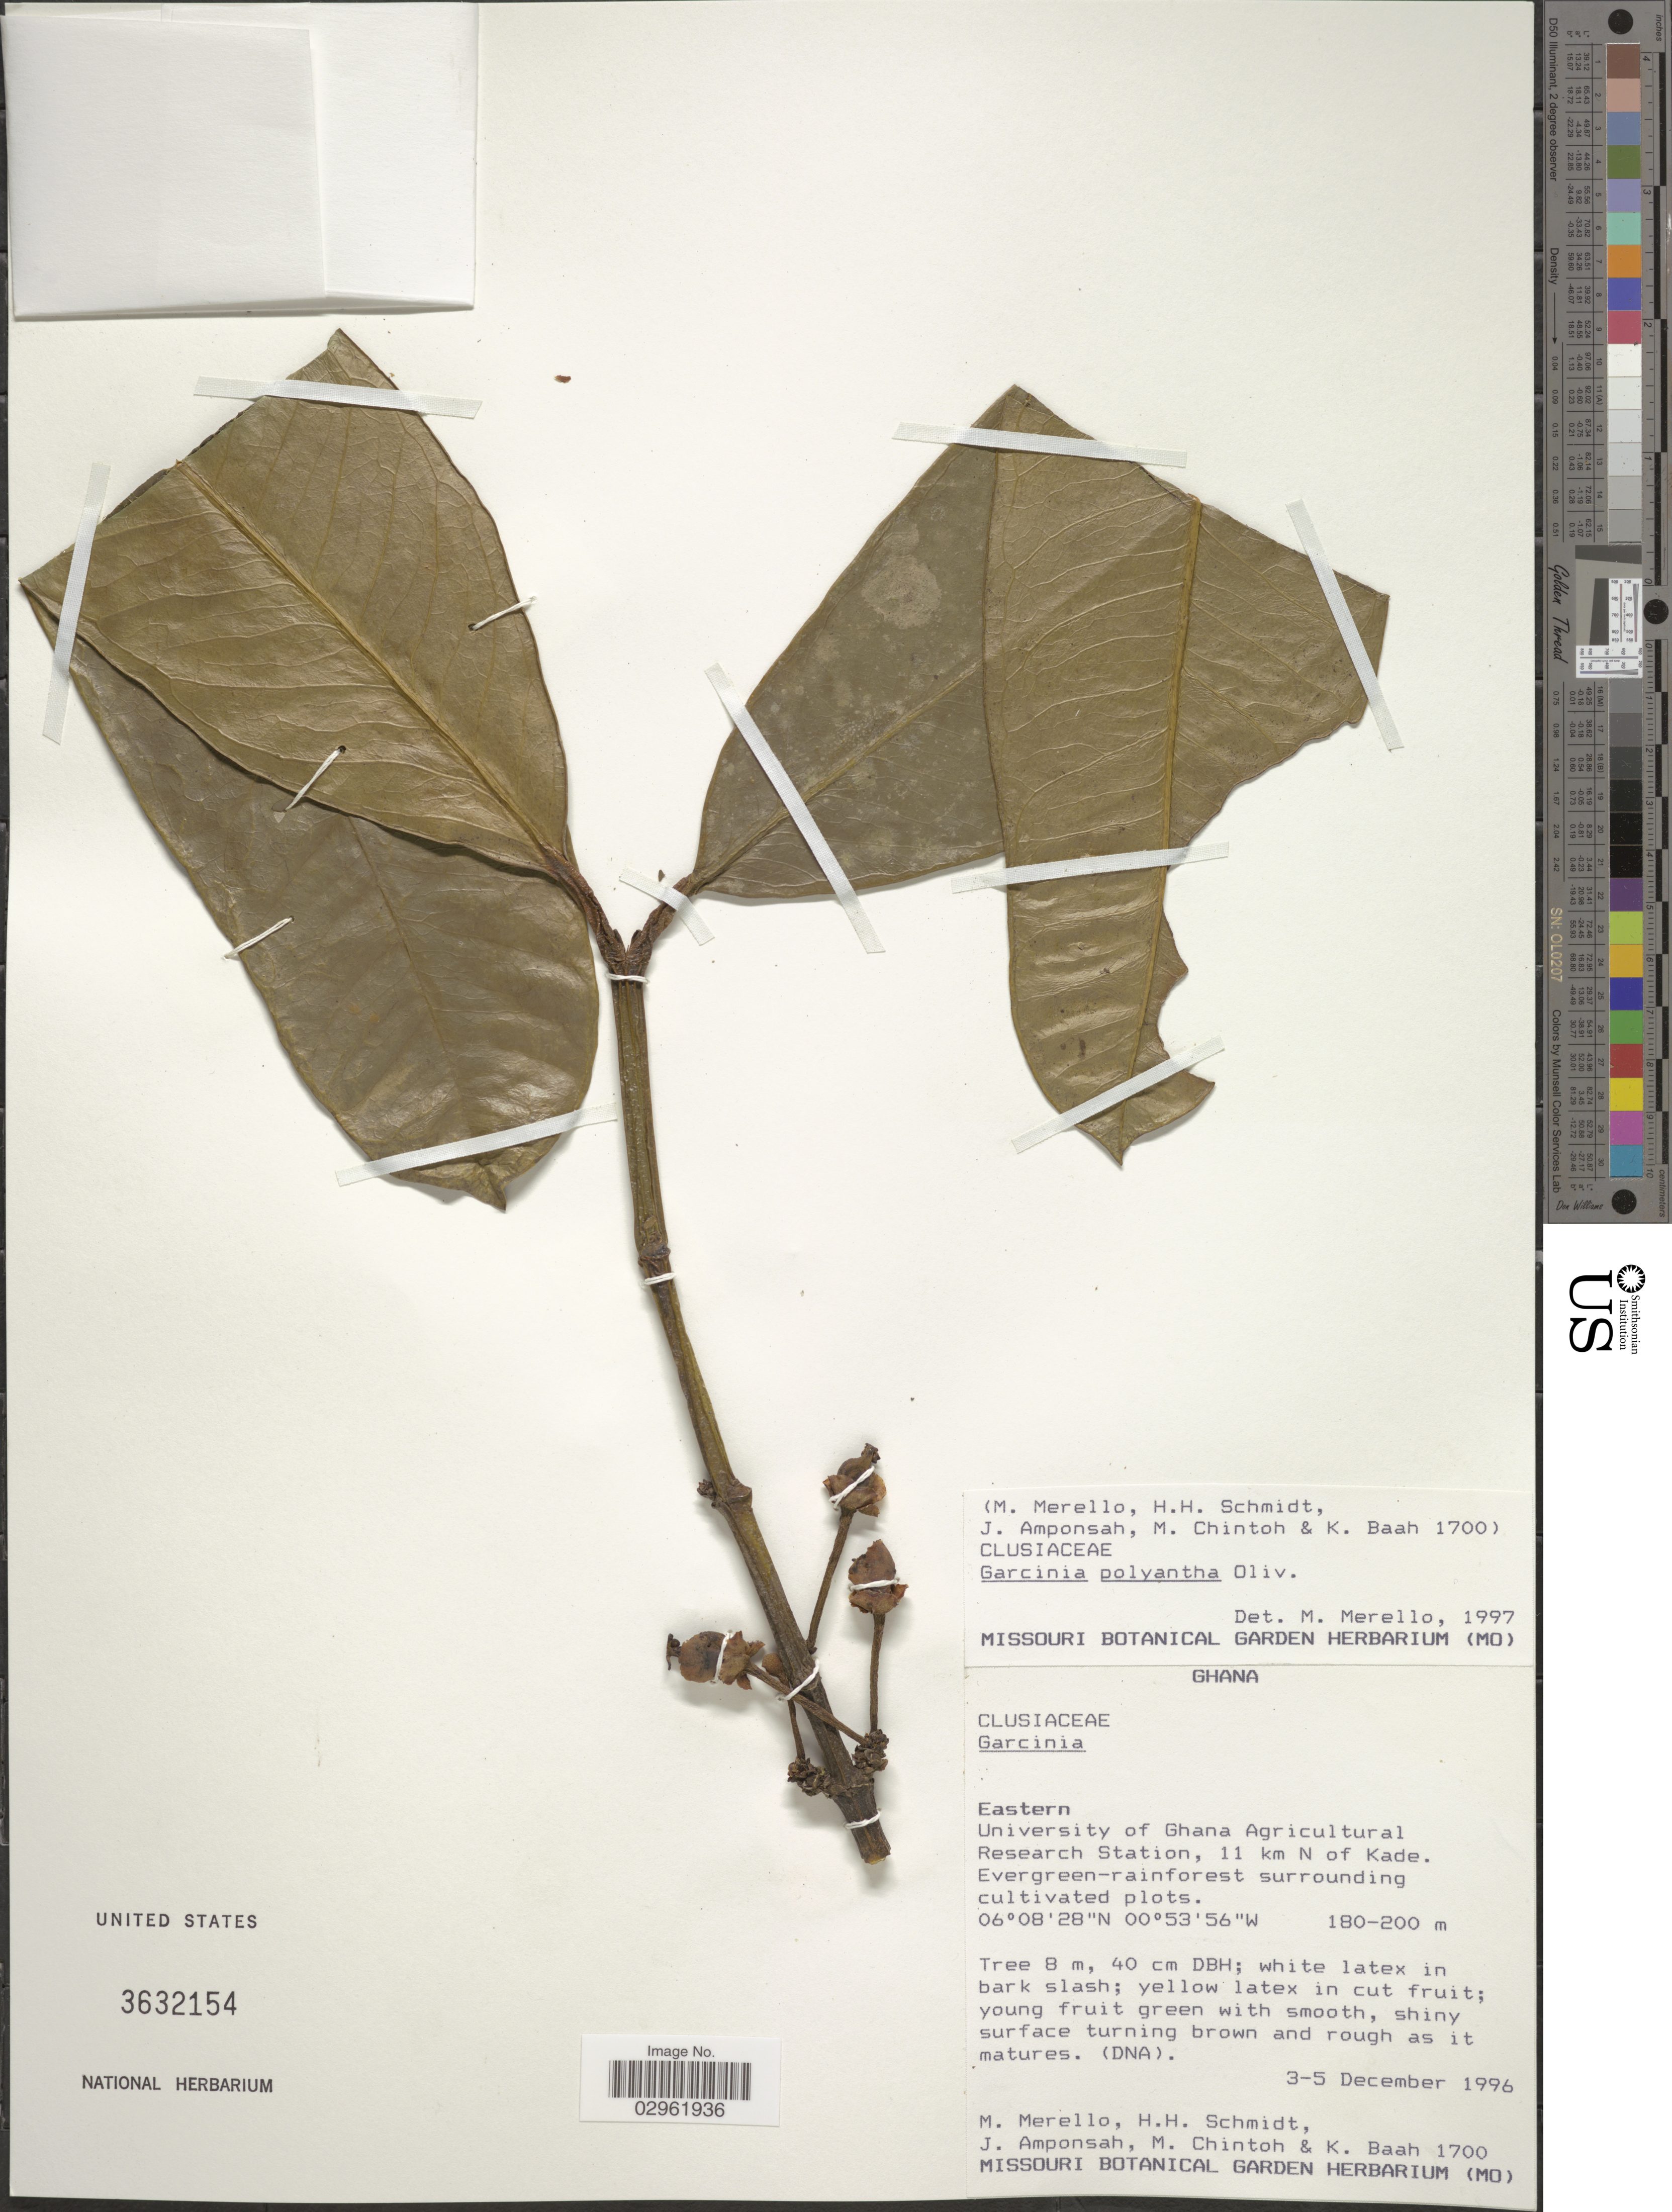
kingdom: Plantae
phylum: Tracheophyta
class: Magnoliopsida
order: Malpighiales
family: Clusiaceae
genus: Garcinia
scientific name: Garcinia polyantha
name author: Oliv.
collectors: M. Merello, H. H. Schmidt, J. Amponsah, M. Chintoh & K. Baah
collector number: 1700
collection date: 1996-12-03/1996-12-05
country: Ghana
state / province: Eastern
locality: University of Ghana Agricultural Research Station, 11 km N of Kade.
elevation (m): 180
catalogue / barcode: US 3632154